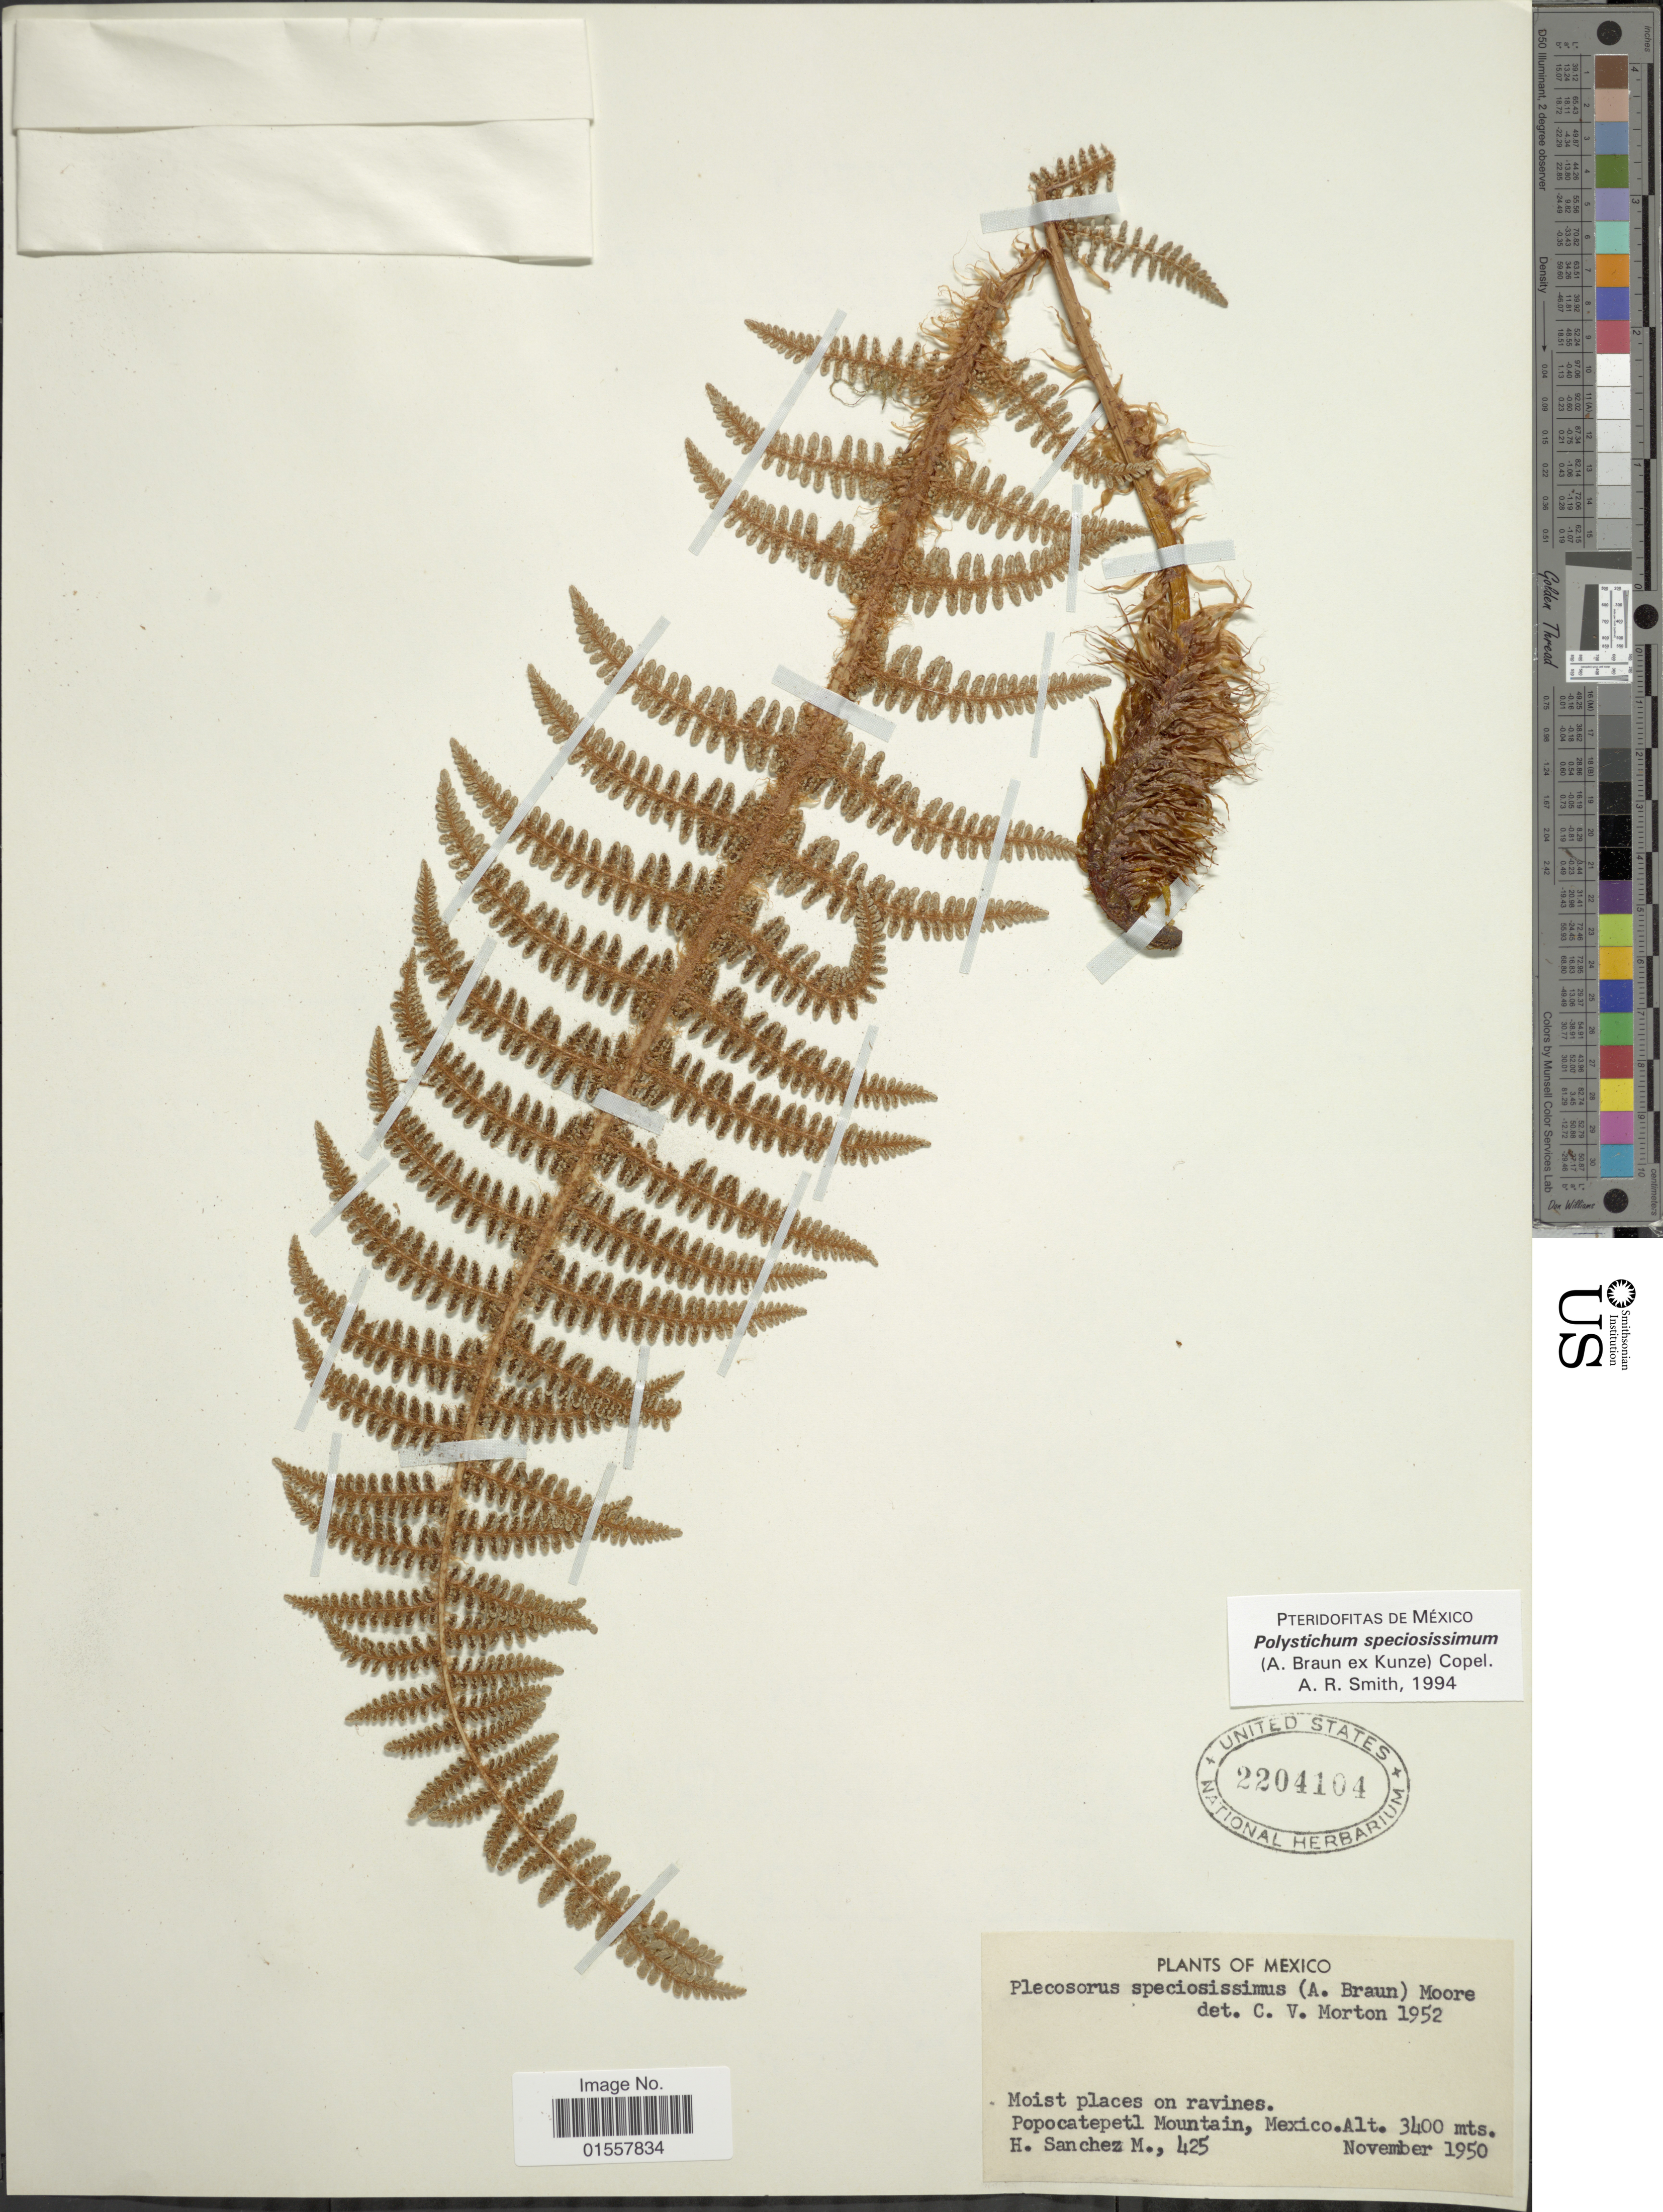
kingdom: Plantae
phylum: Tracheophyta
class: Polypodiopsida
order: Polypodiales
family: Dryopteridaceae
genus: Polystichum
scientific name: Polystichum speciosissimum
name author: (A. Braun ex Kunze) Copel.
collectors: H. Sánchez-Mejorada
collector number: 425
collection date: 1950-11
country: Mexico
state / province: México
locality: Popocatepetl Mountain, Mexico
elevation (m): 3400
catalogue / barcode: US 2204104